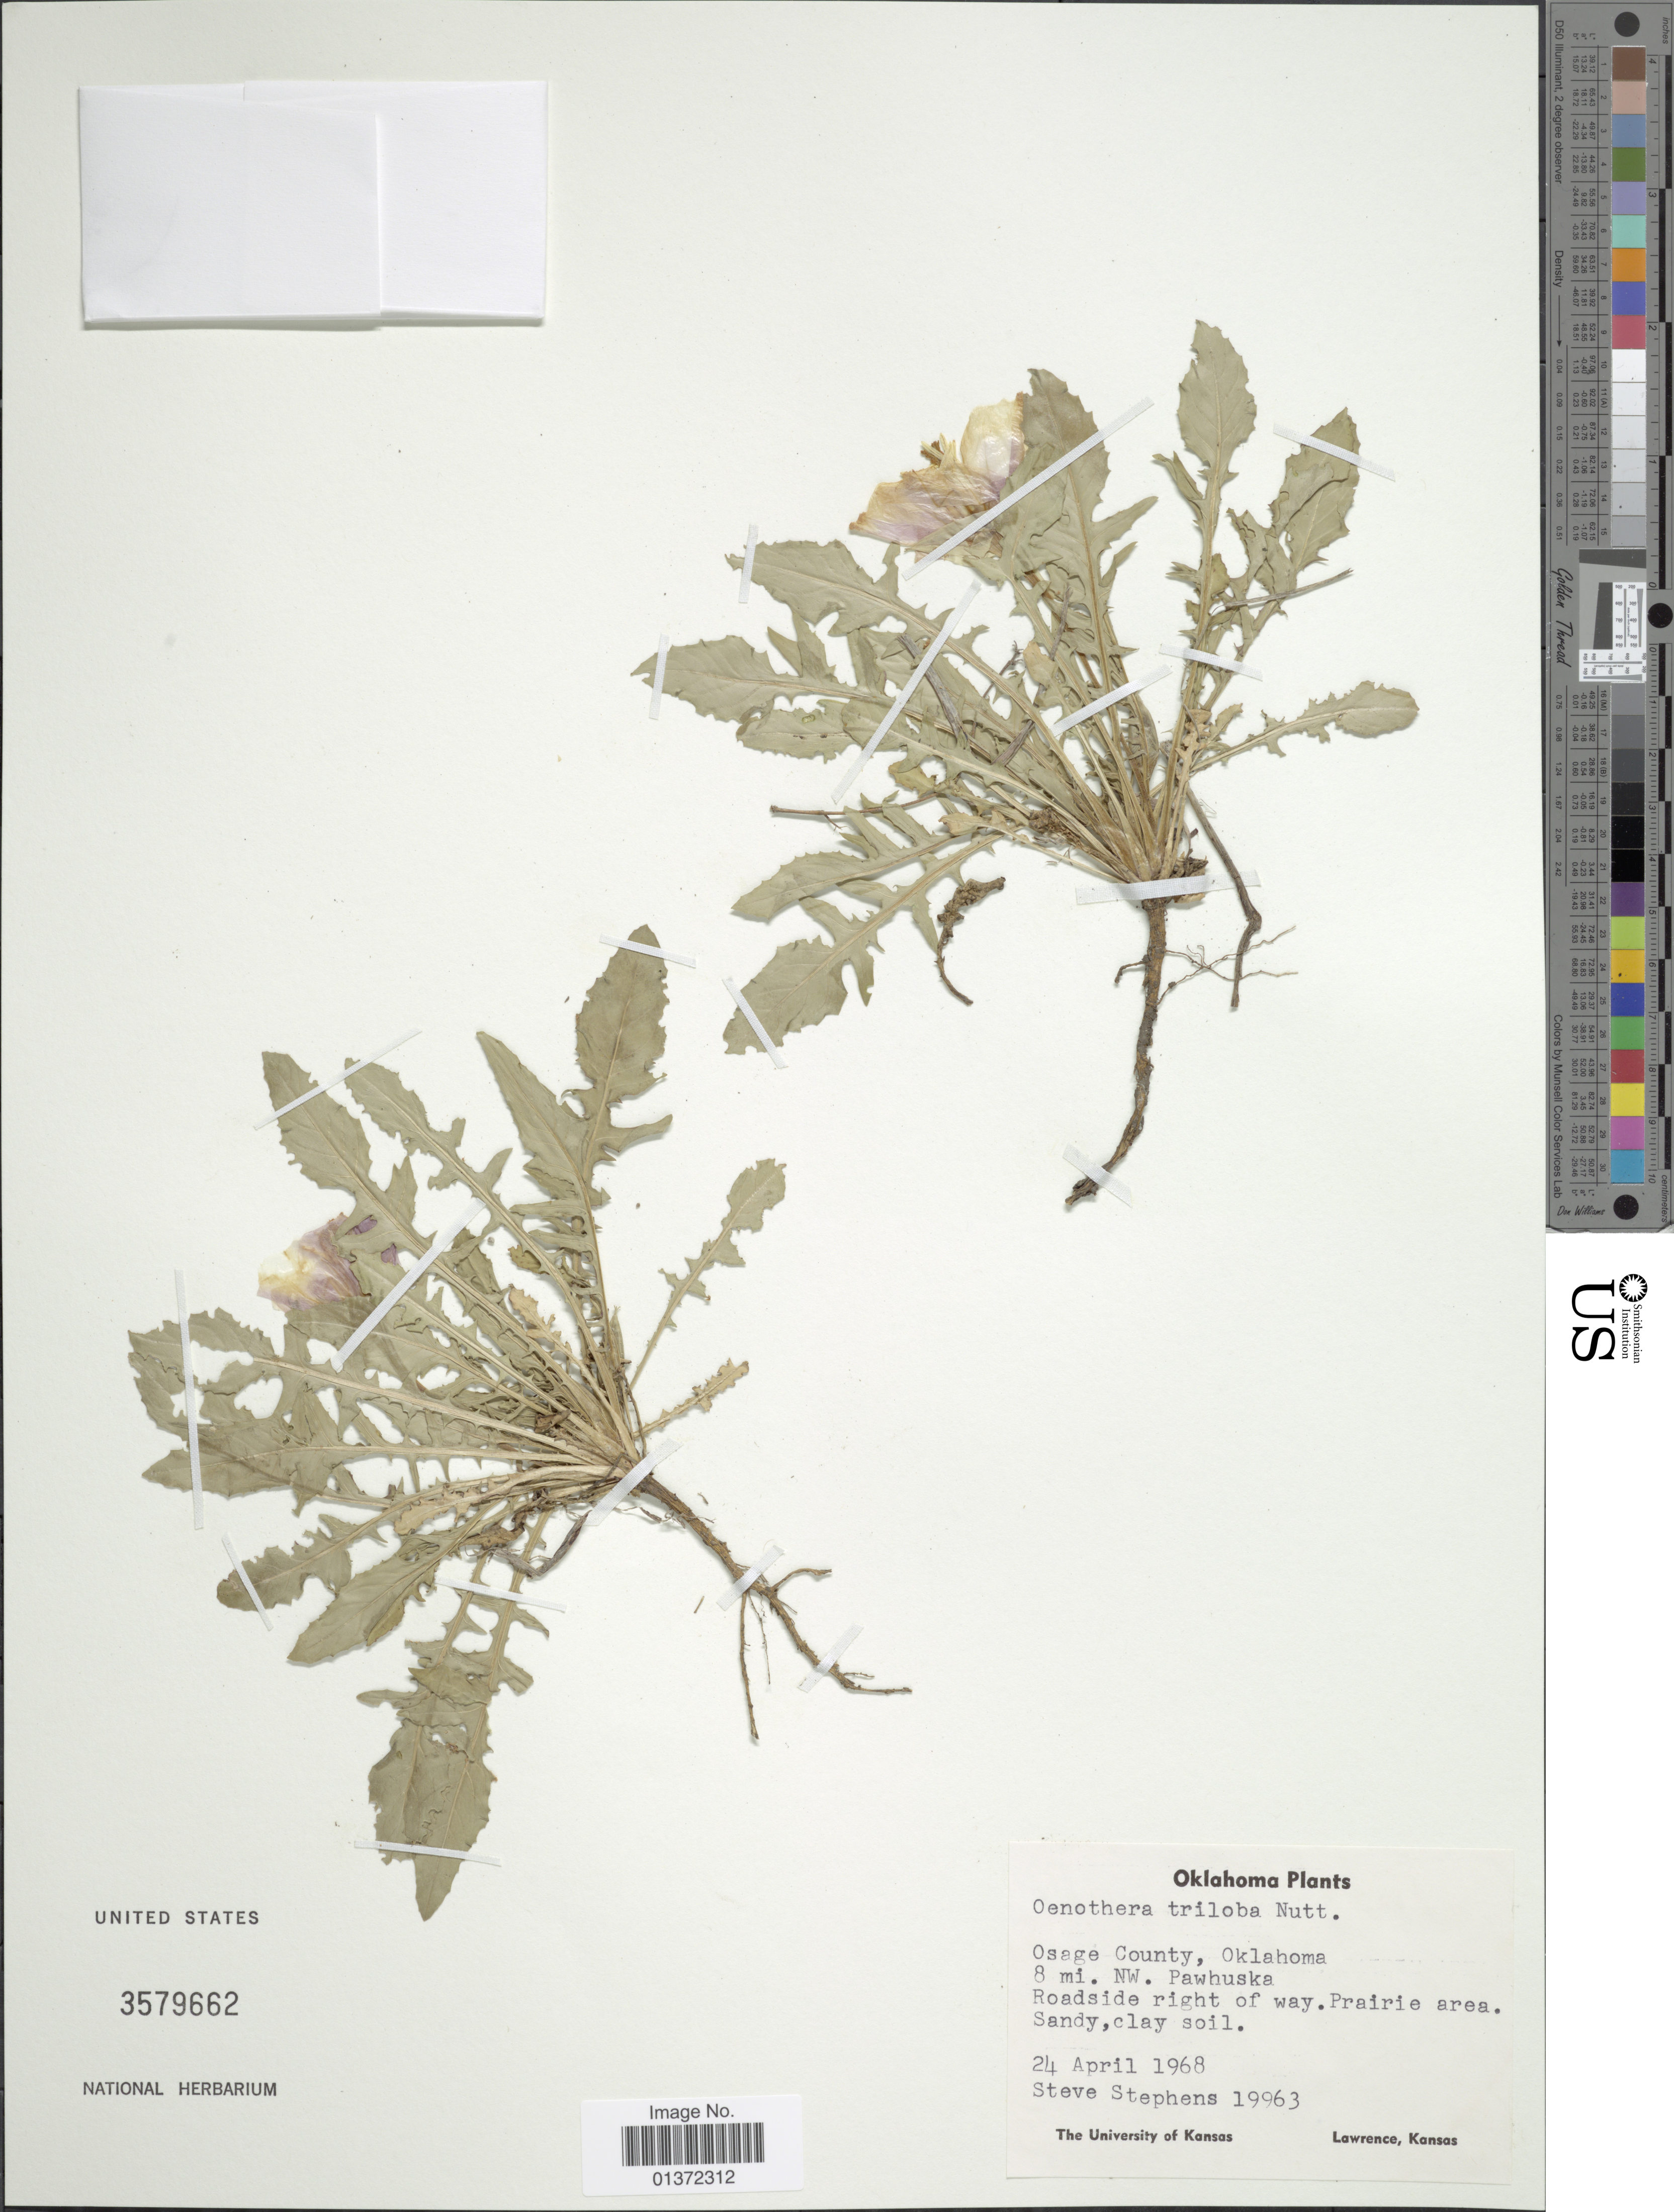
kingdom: Plantae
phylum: Tracheophyta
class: Magnoliopsida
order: Myrtales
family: Onagraceae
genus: Oenothera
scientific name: Oenothera triloba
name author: Nutt.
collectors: S. Stephens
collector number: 19963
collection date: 1968-04-24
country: United States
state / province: Oklahoma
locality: Osage County, 8 mi. NW. Pawhuska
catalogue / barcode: US 3579662